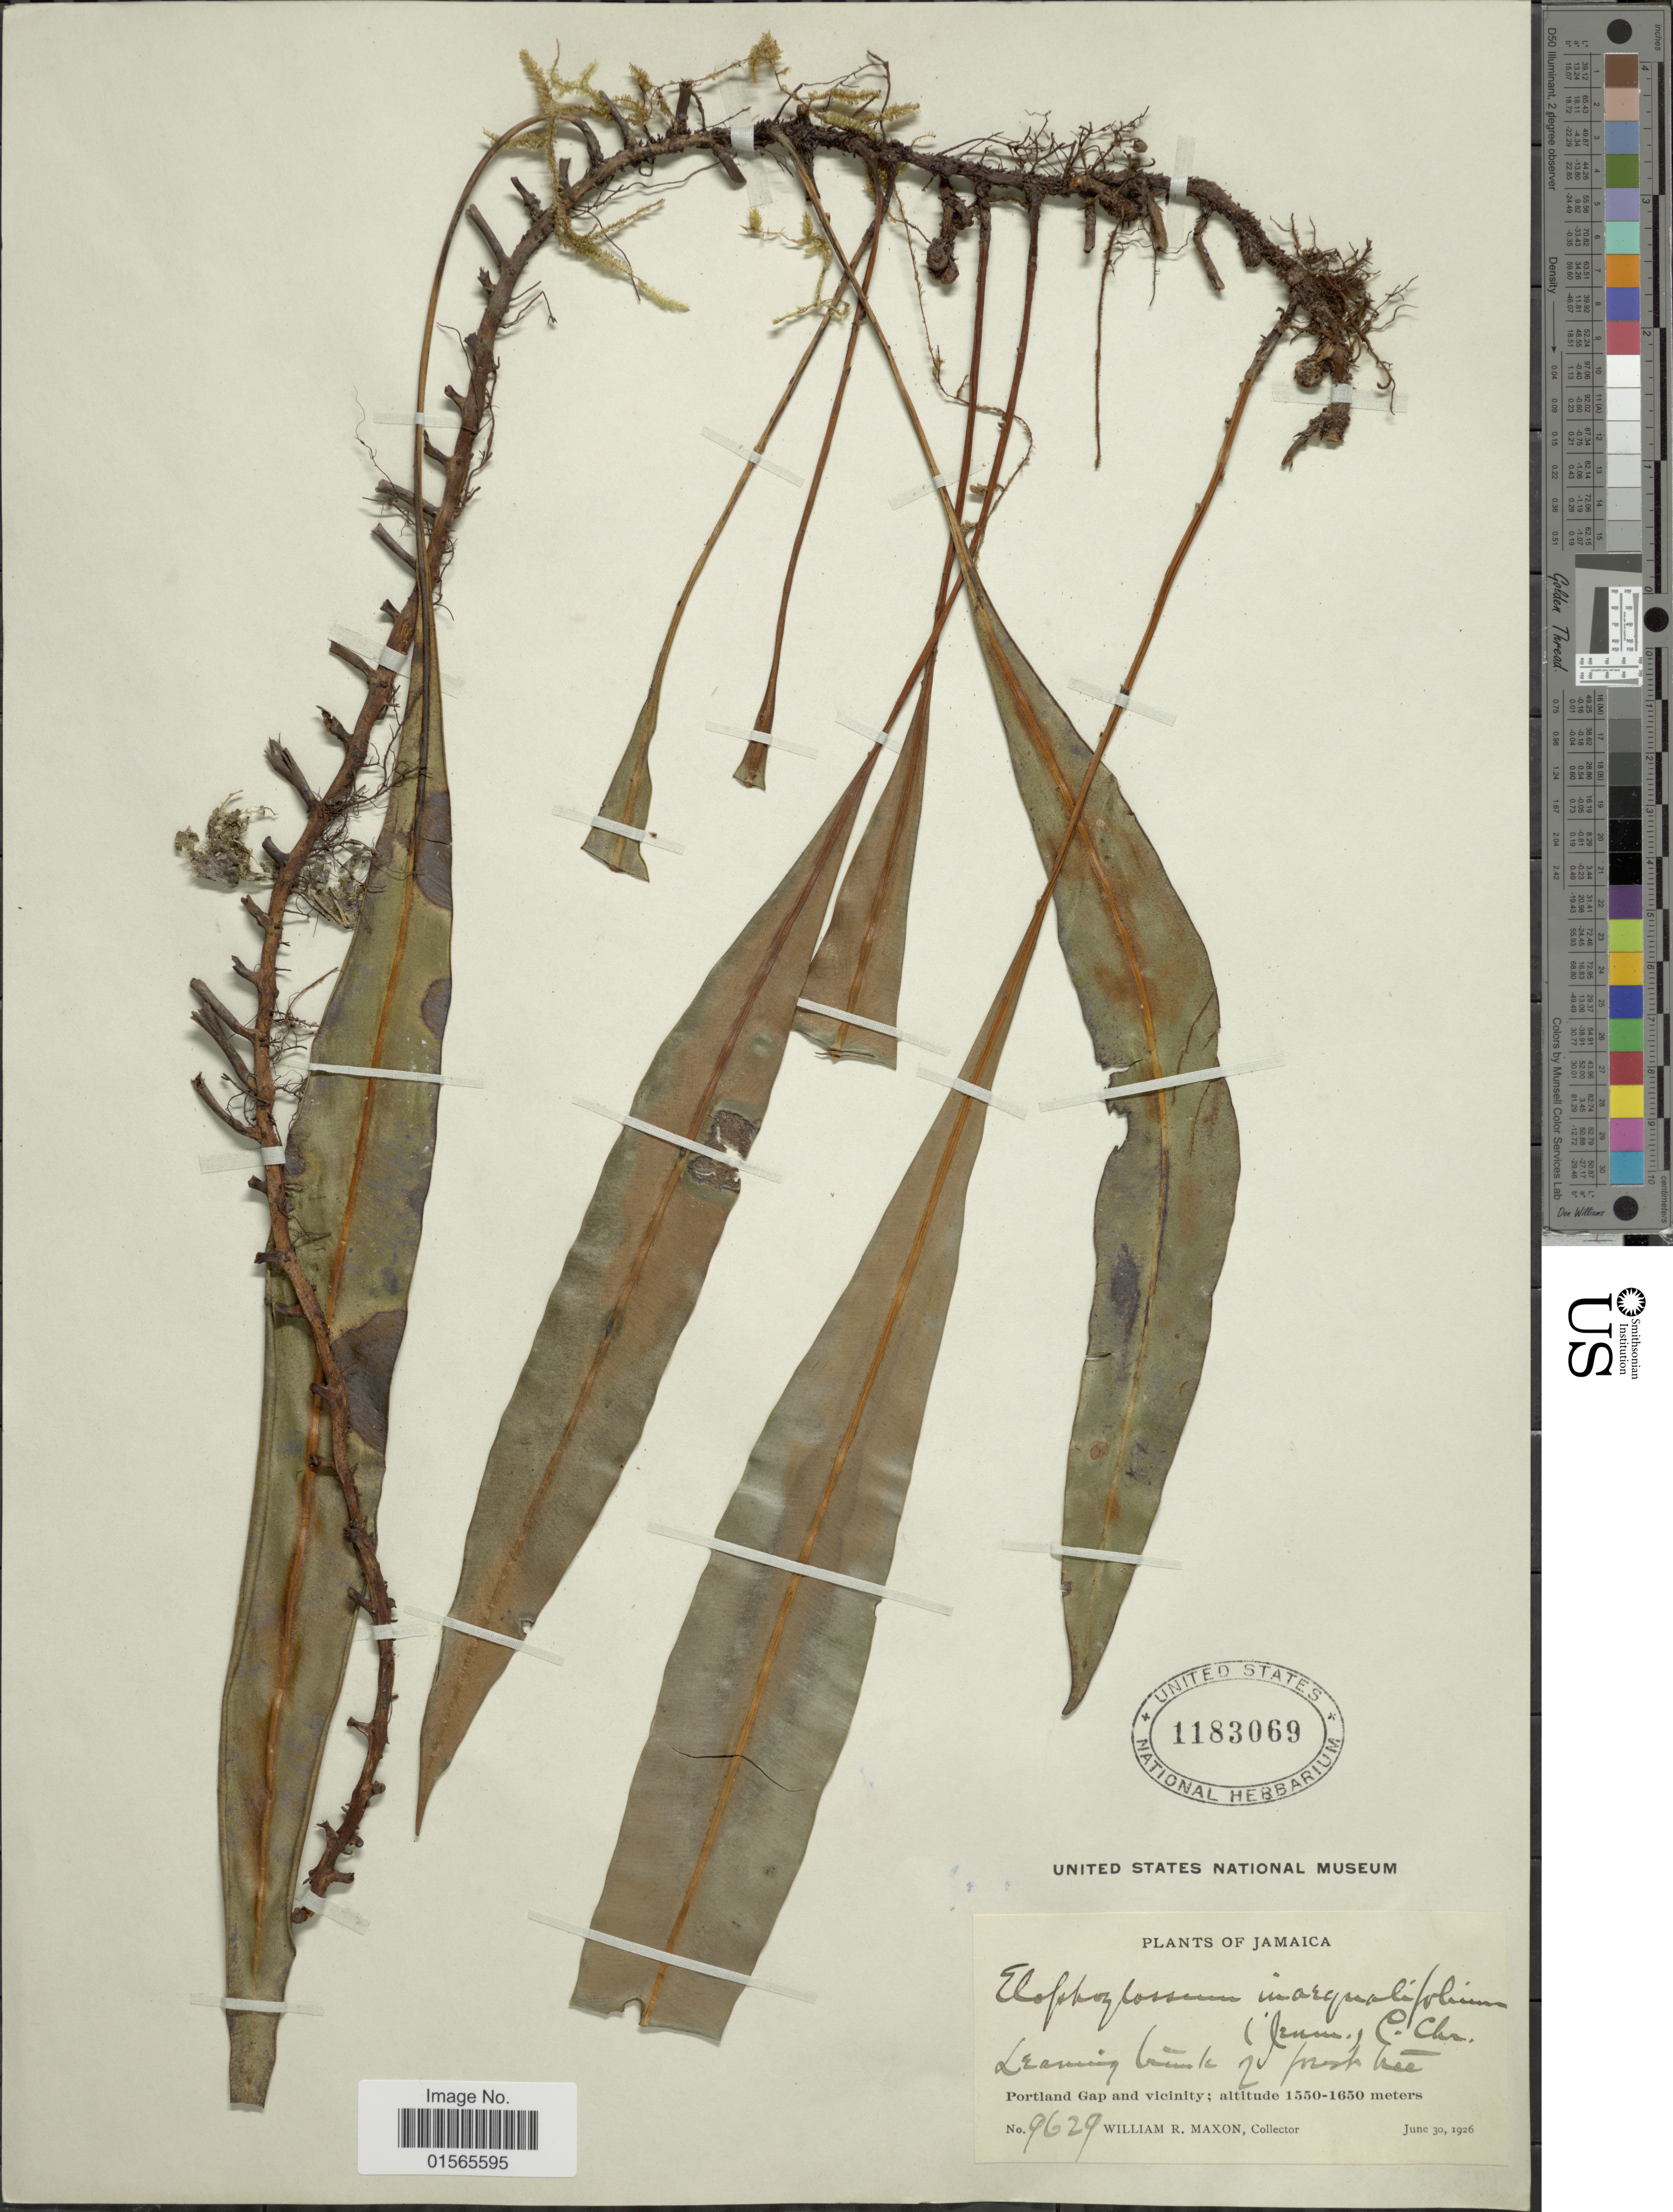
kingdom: Plantae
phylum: Tracheophyta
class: Polypodiopsida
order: Polypodiales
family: Dryopteridaceae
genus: Elaphoglossum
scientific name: Elaphoglossum inaequalifolium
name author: (Jenman) C. Chr.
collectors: W. R. Maxon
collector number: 9629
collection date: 1926-06-30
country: Jamaica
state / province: Portland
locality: Portland Gap and vicinity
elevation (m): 1550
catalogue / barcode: US 1183069